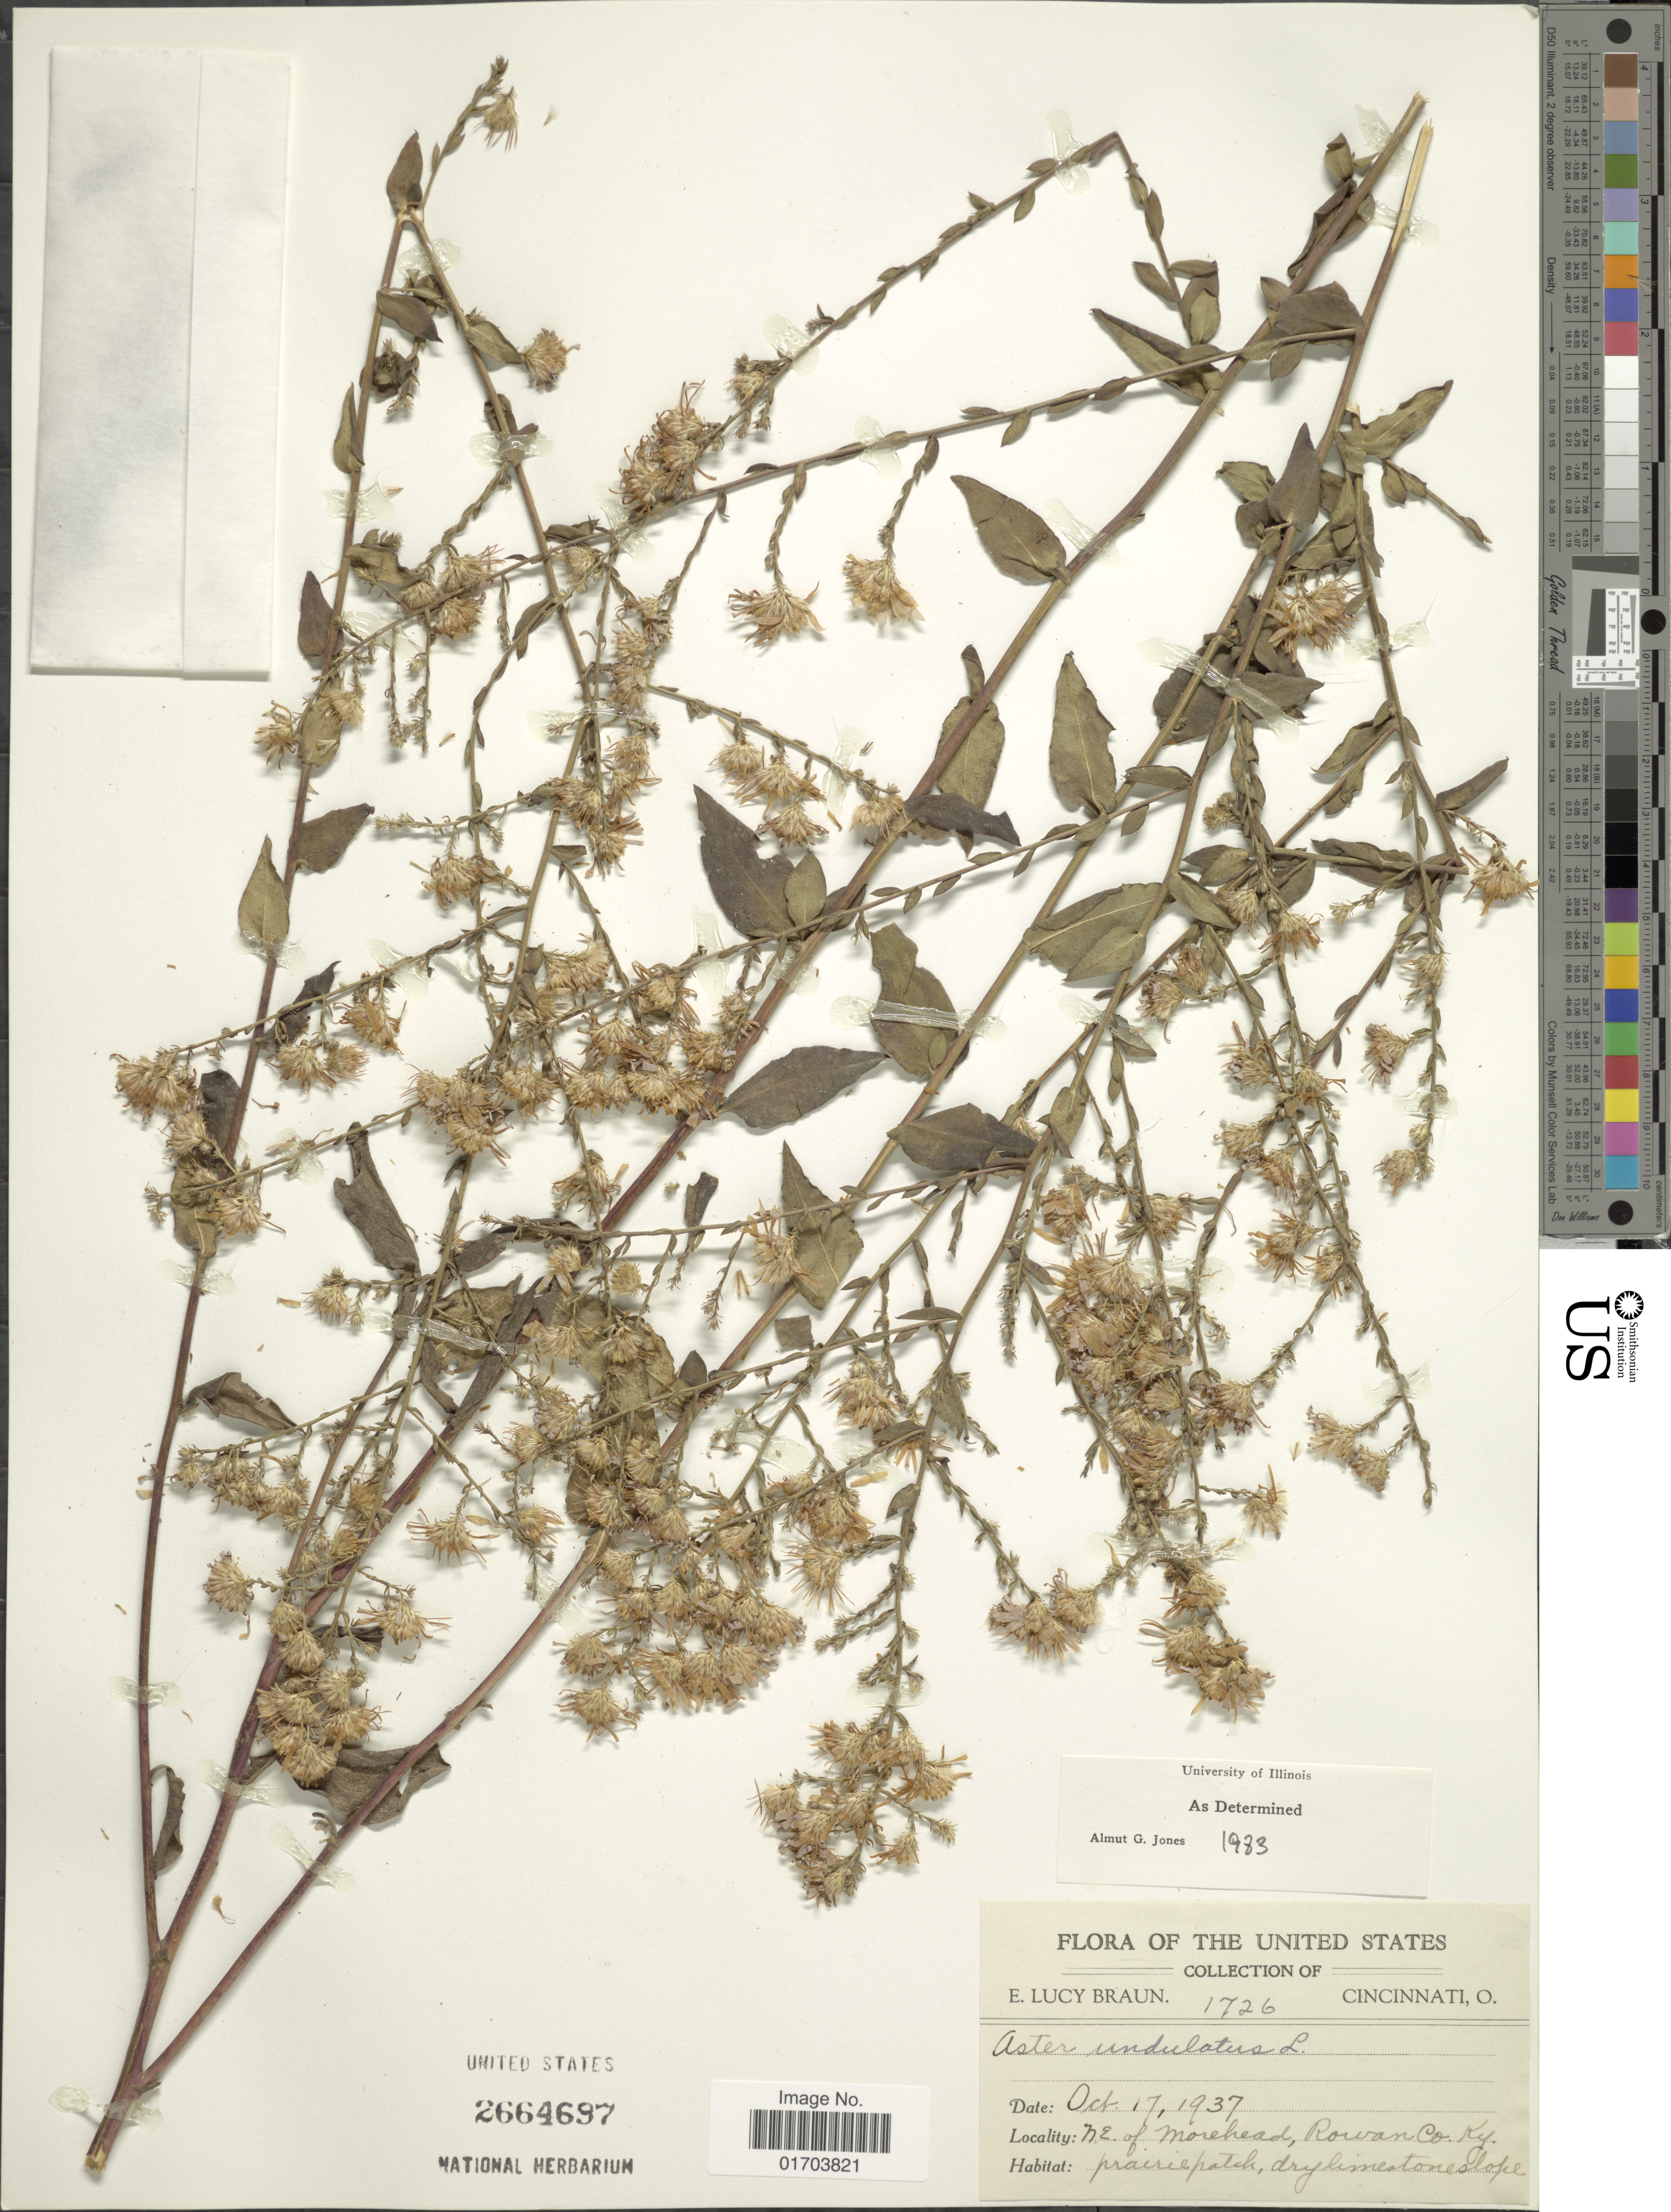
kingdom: Plantae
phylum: Tracheophyta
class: Magnoliopsida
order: Asterales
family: Asteraceae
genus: Symphyotrichum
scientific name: Symphyotrichum undulatum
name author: (L.) G.L. Nesom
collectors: E. L. Braun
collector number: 1726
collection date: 1937-10-17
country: United States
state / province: Kentucky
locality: N.E. of Morehead, Rowan Co., prairie patch, dry limestone slope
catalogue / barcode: US 2664697